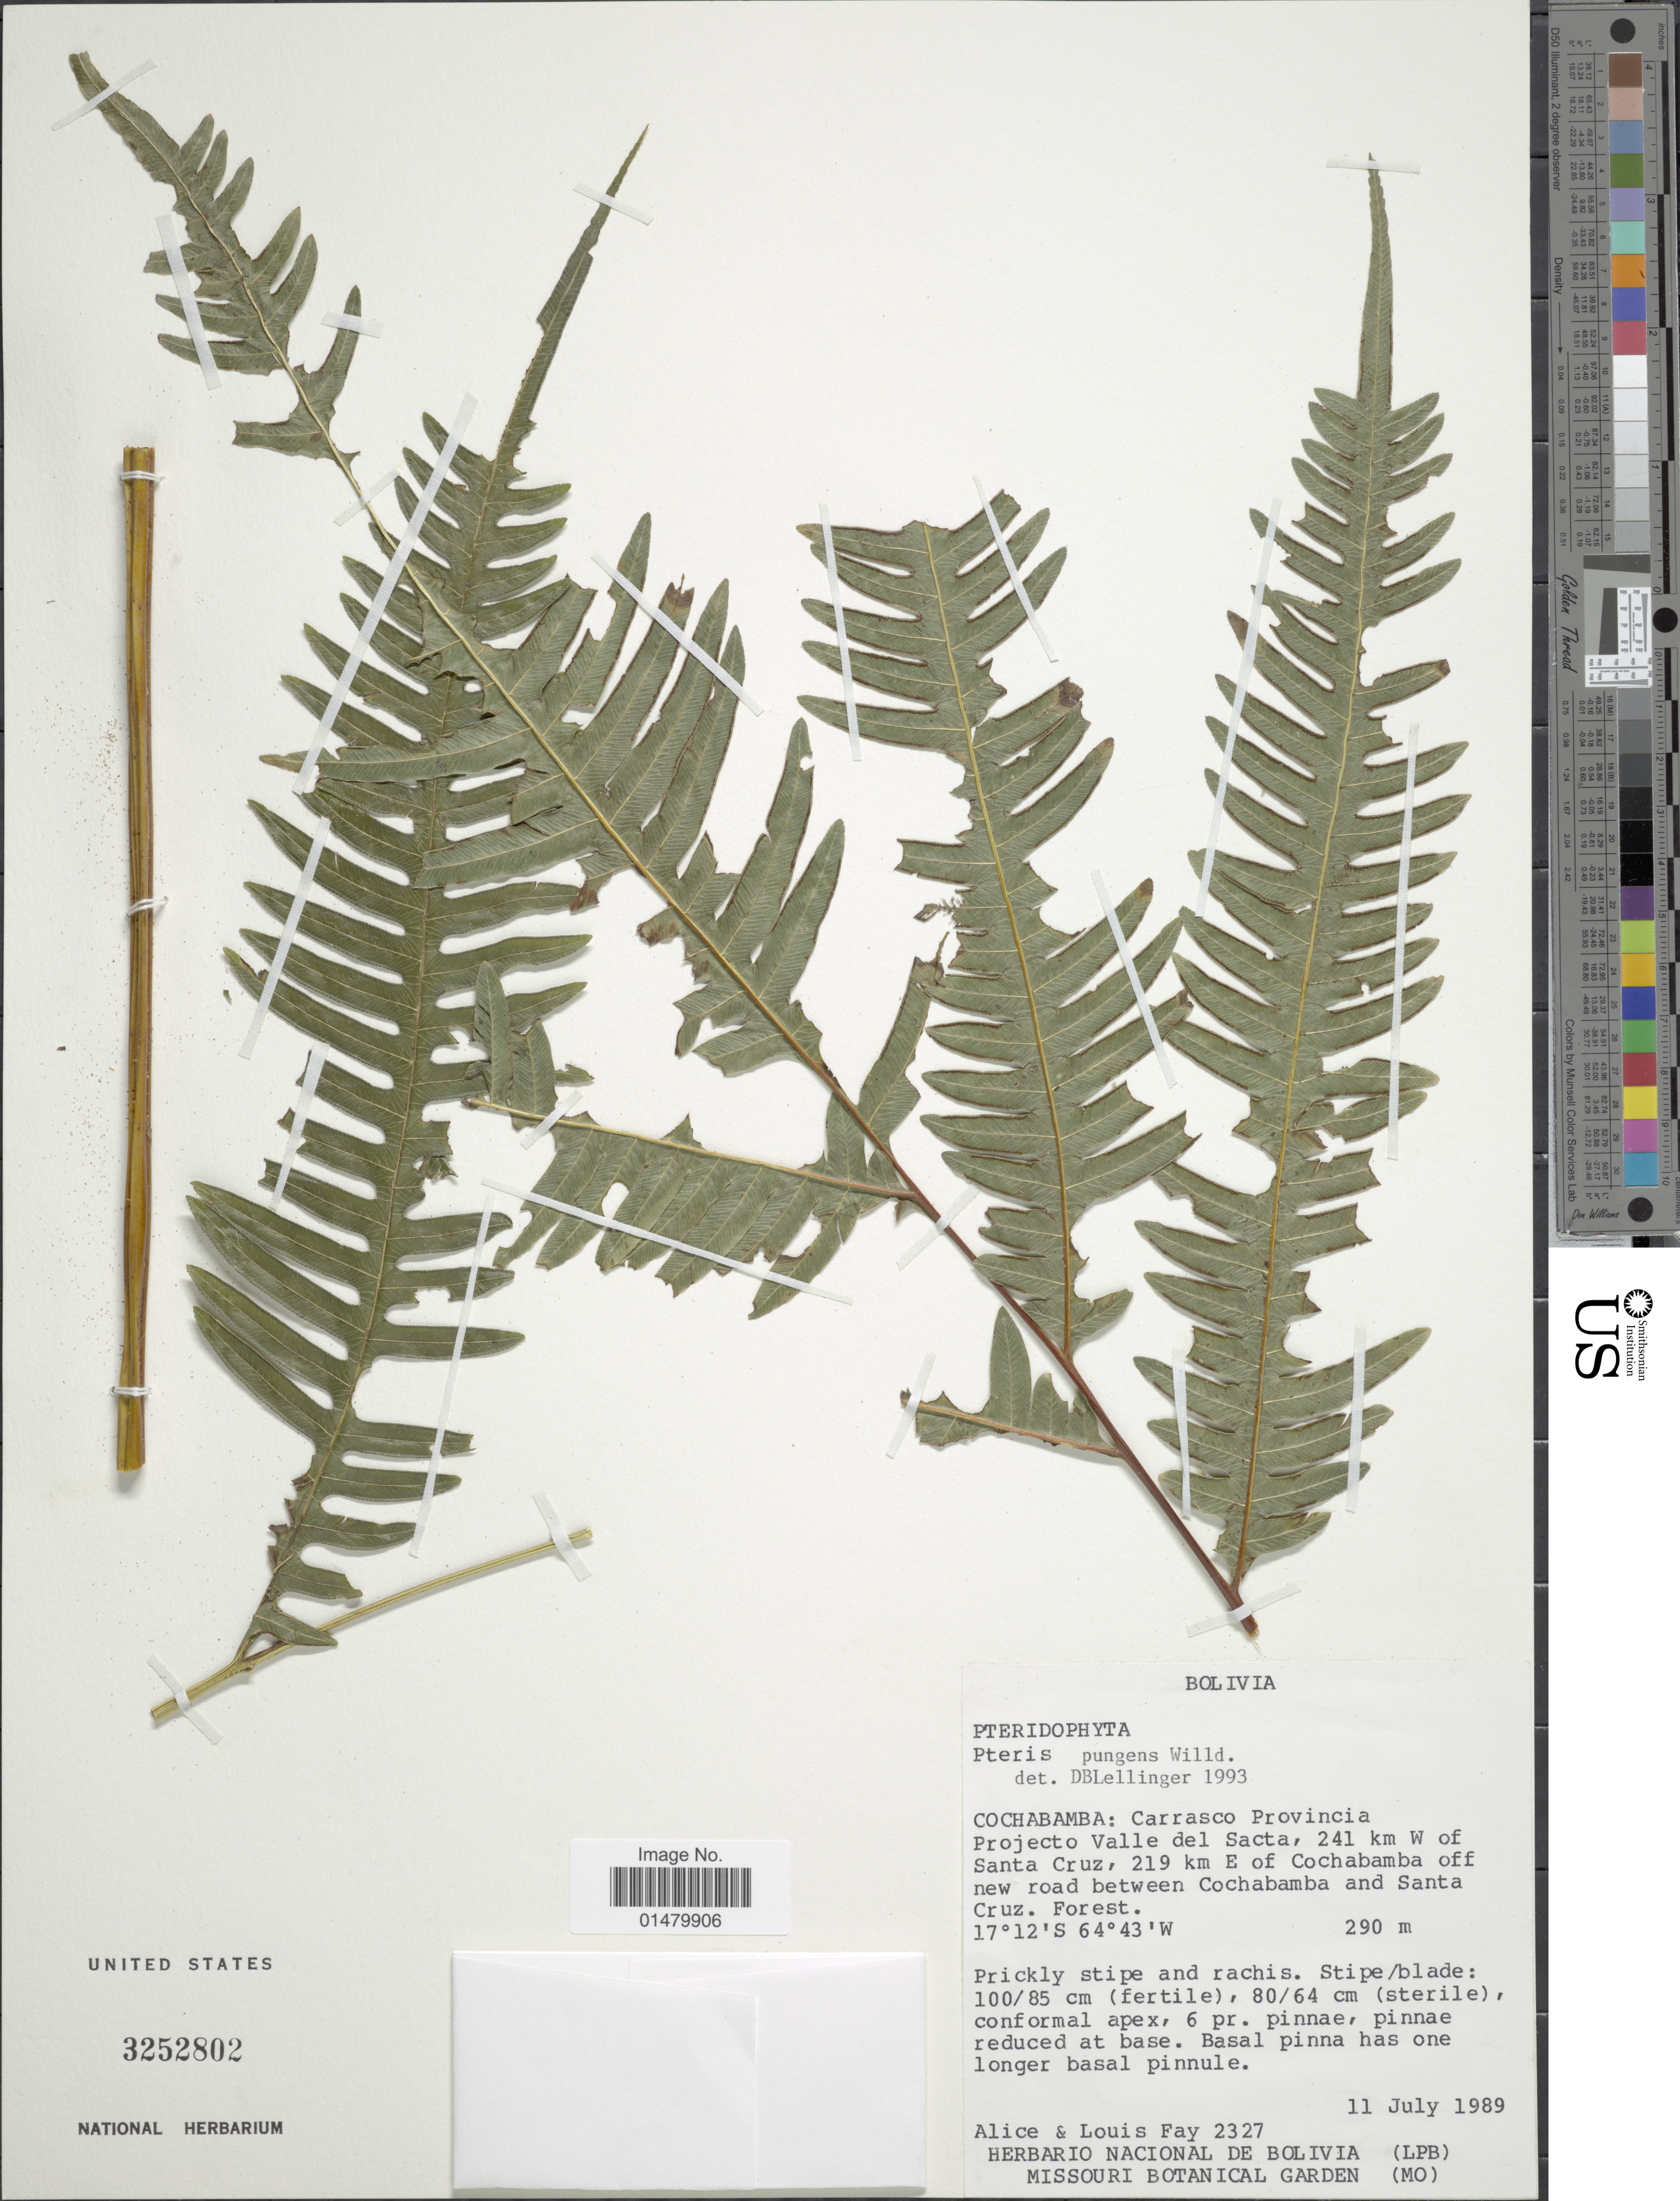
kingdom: Plantae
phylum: Tracheophyta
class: Polypodiopsida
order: Polypodiales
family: Pteridaceae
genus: Pteris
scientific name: Pteris pungens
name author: Willd.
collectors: A. Fay & L. Fay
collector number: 2327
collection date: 1989-07-11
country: Bolivia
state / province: Cochabamba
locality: Carrasco Provincia Projecto Valle del Sacta, 241 km W of Santa Cruz, 219 km E of Cochabamba off new road between Cochabamba and Santa Cruz.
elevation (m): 290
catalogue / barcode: US 3252802